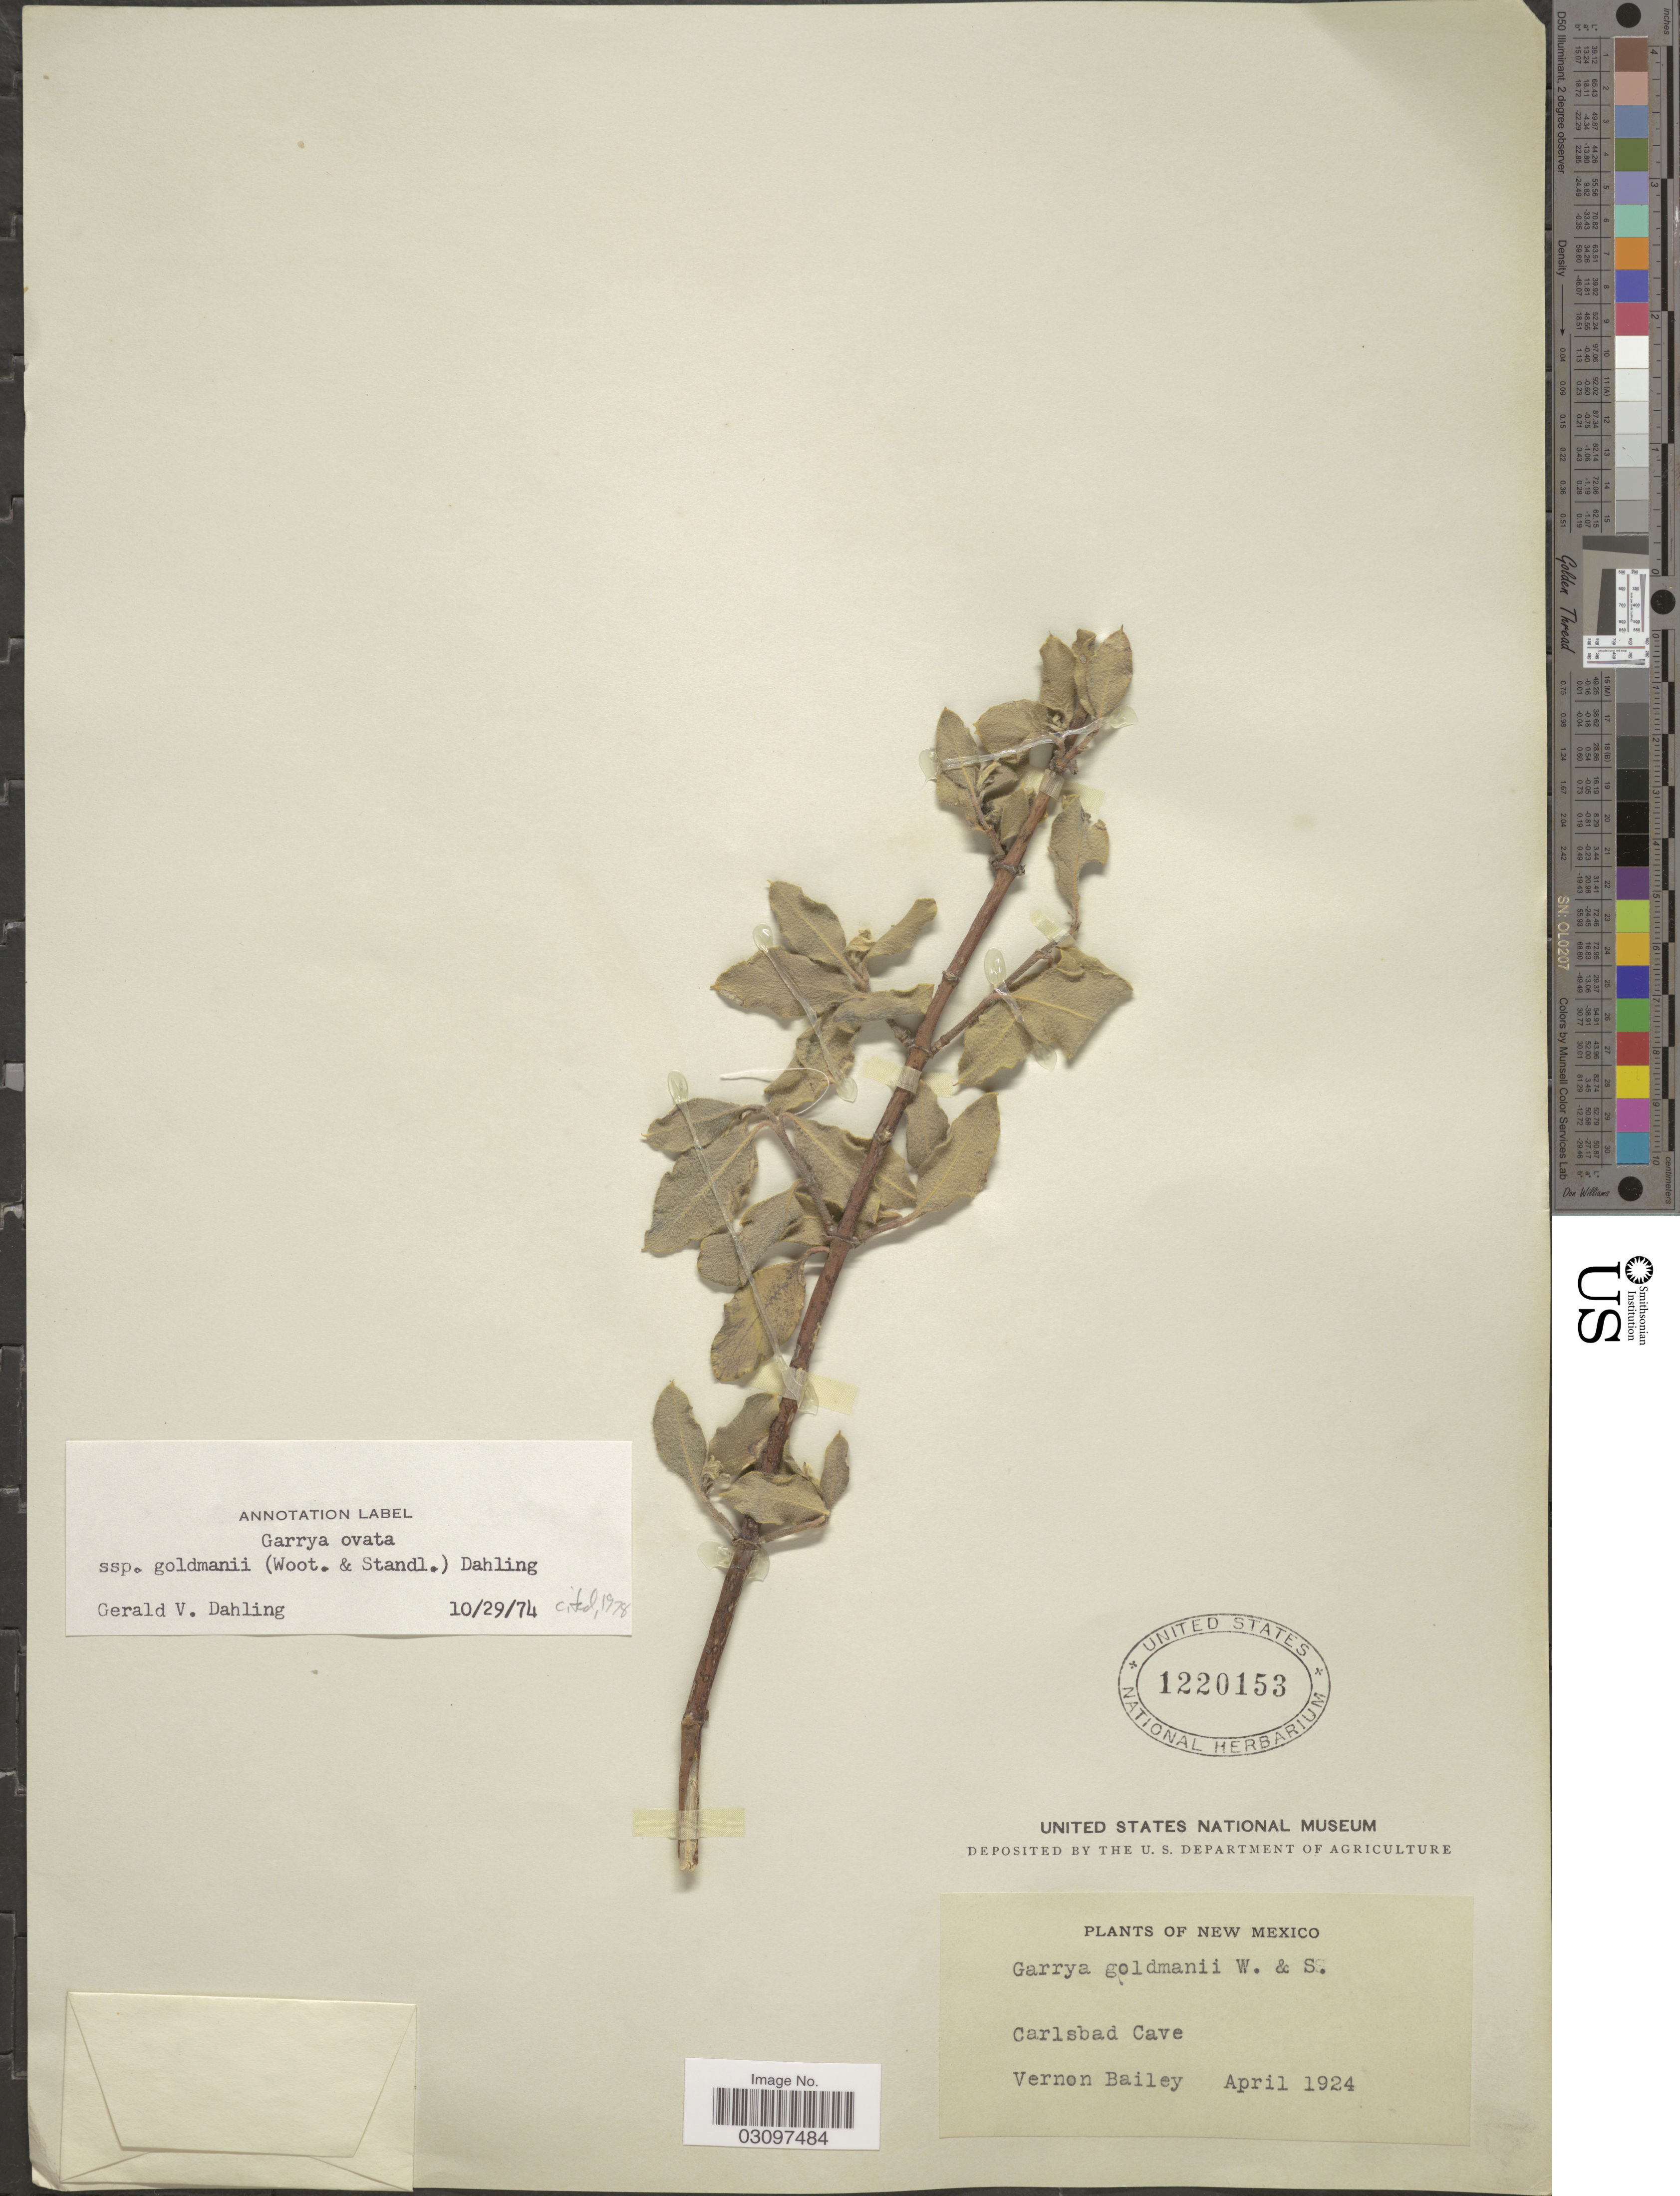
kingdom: Plantae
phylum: Tracheophyta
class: Magnoliopsida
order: Garryales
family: Garryaceae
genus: Garrya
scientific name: Garrya ovata subsp. goldmanii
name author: (Wooton & Standl.) Dahling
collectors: V. O. Bailey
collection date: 1924-04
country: United States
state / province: New Mexico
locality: Carlsbad Cave.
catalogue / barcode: US 1220153